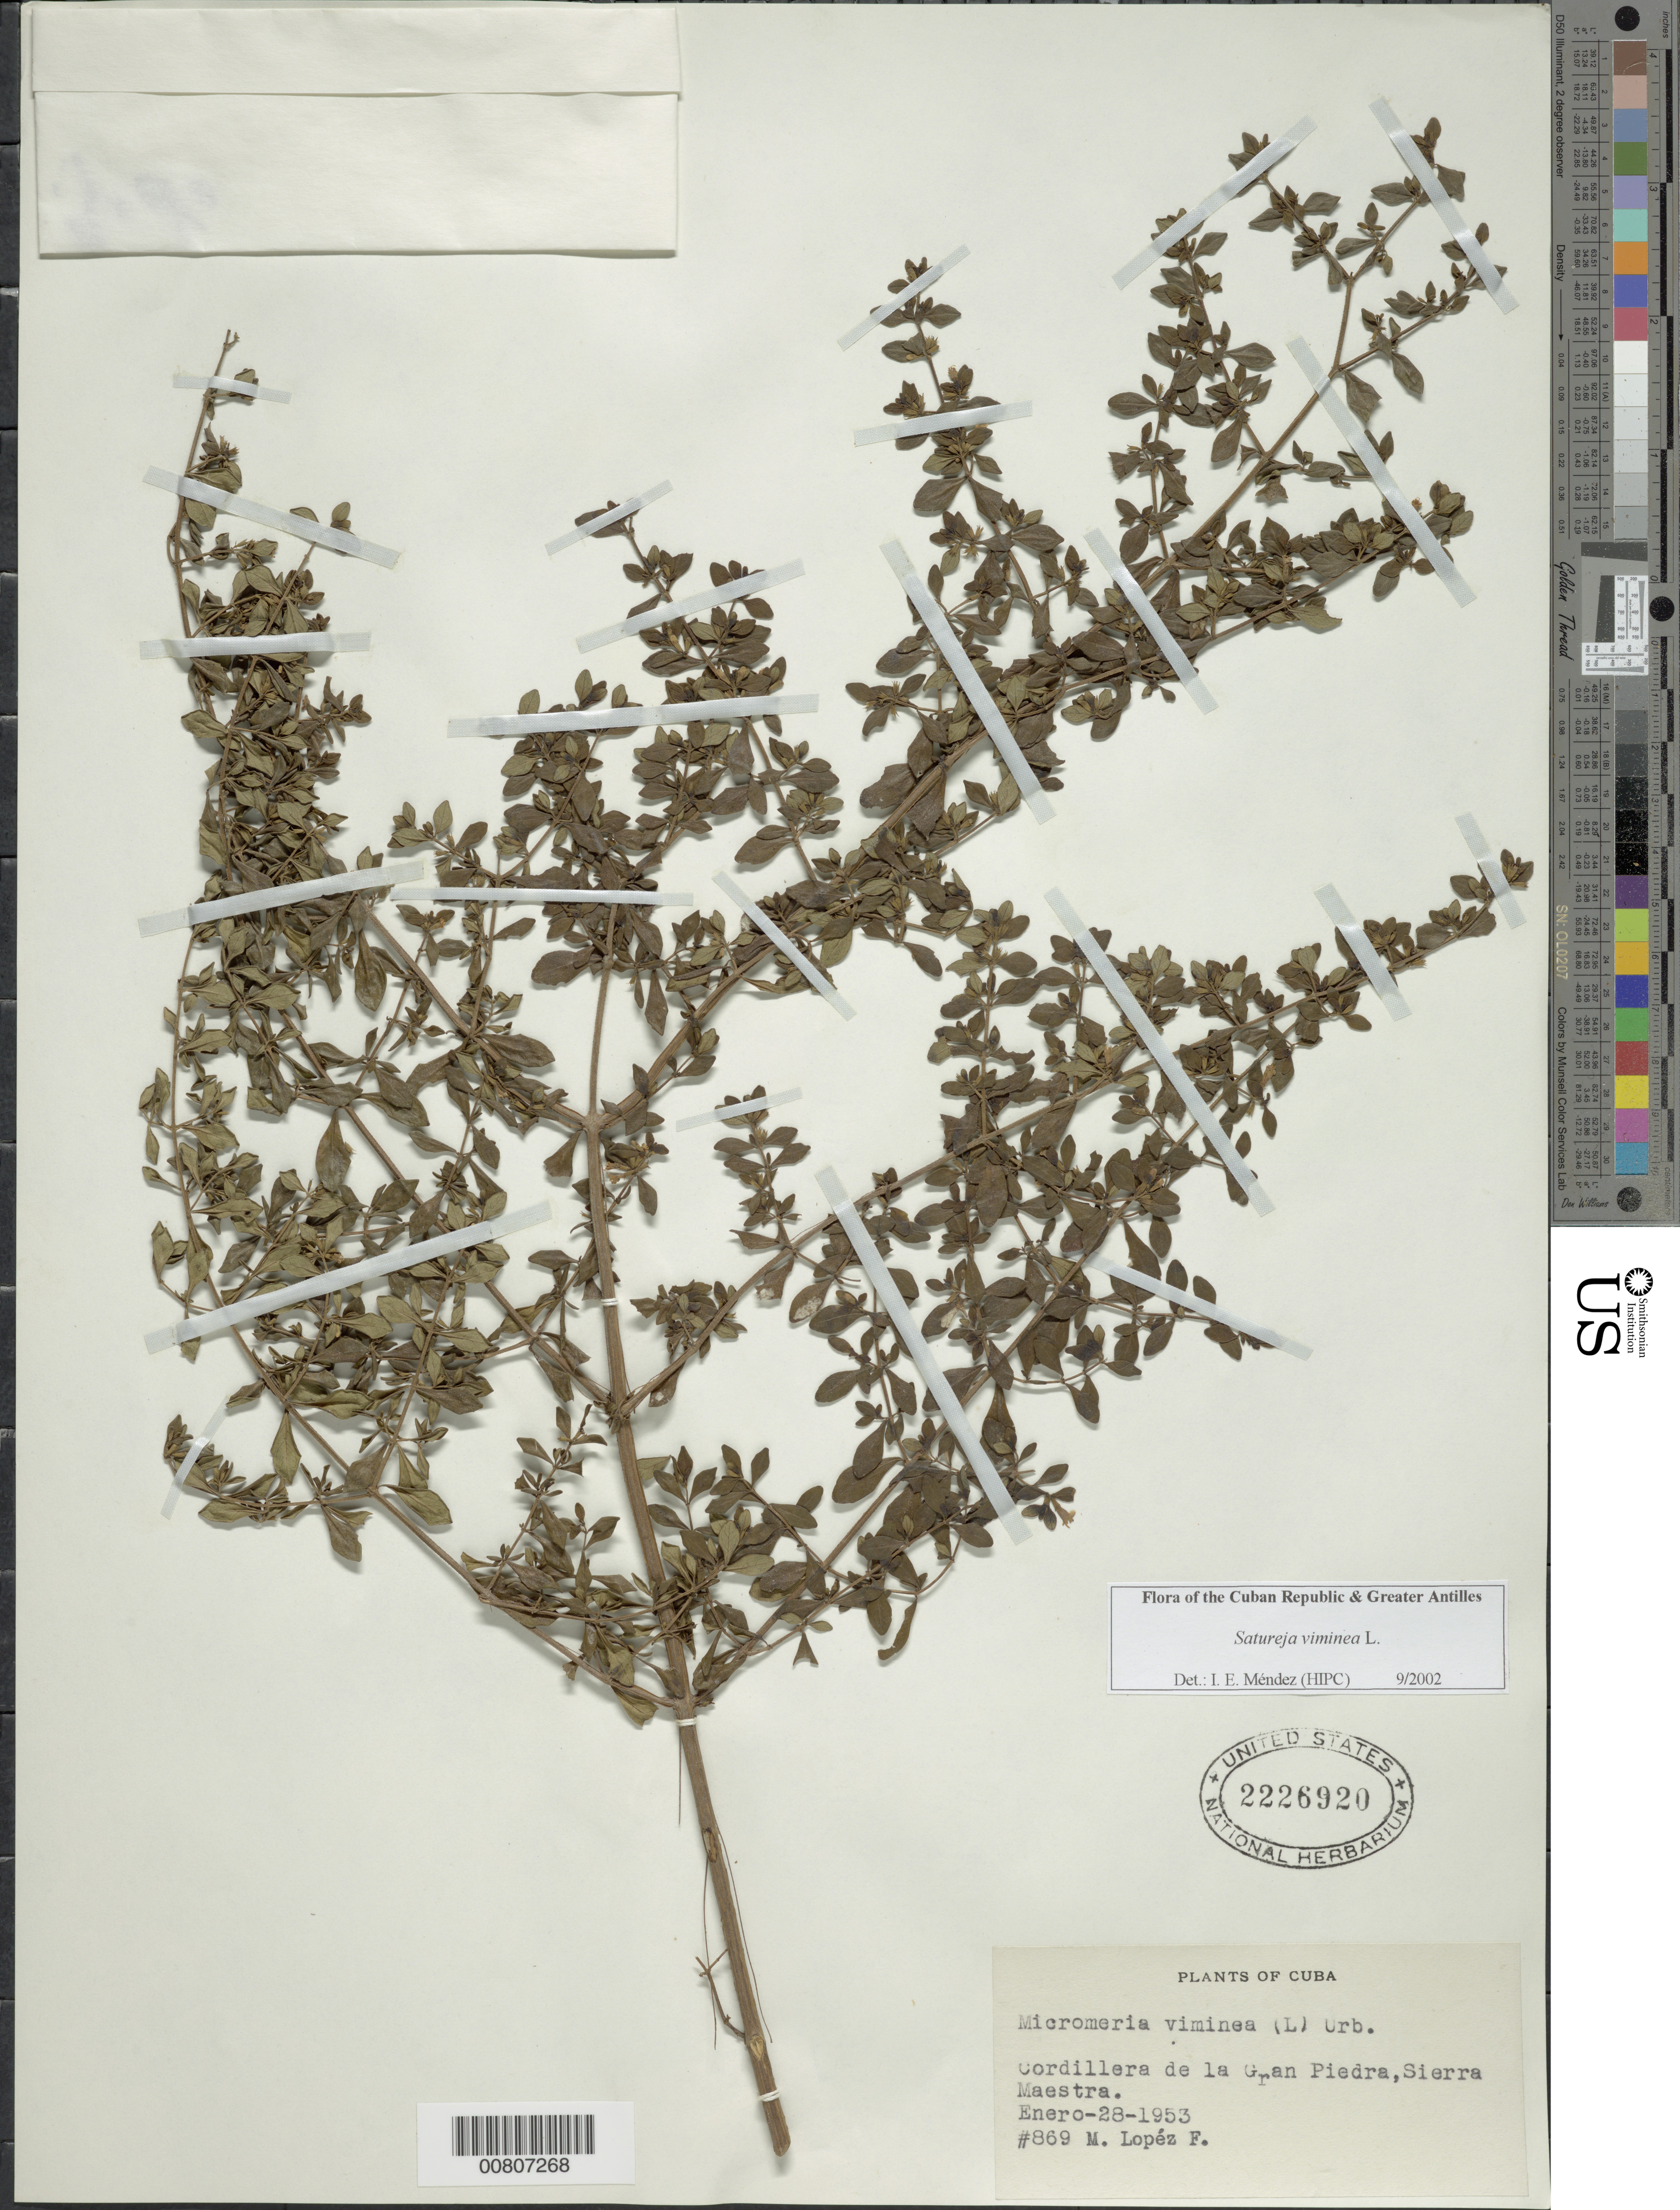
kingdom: Plantae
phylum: Tracheophyta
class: Magnoliopsida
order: Lamiales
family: Lamiaceae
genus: Clinopodium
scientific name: Clinopodium vimineum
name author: (L.) Kuntze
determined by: Méndez, Isidro E., (HIPC)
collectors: M. López Figueiras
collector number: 869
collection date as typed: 28 Jan 1953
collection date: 1953-01-28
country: Cuba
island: Cuba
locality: Cordillera de la Gran Piedra, Sierra Maestra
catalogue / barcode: US 2226920